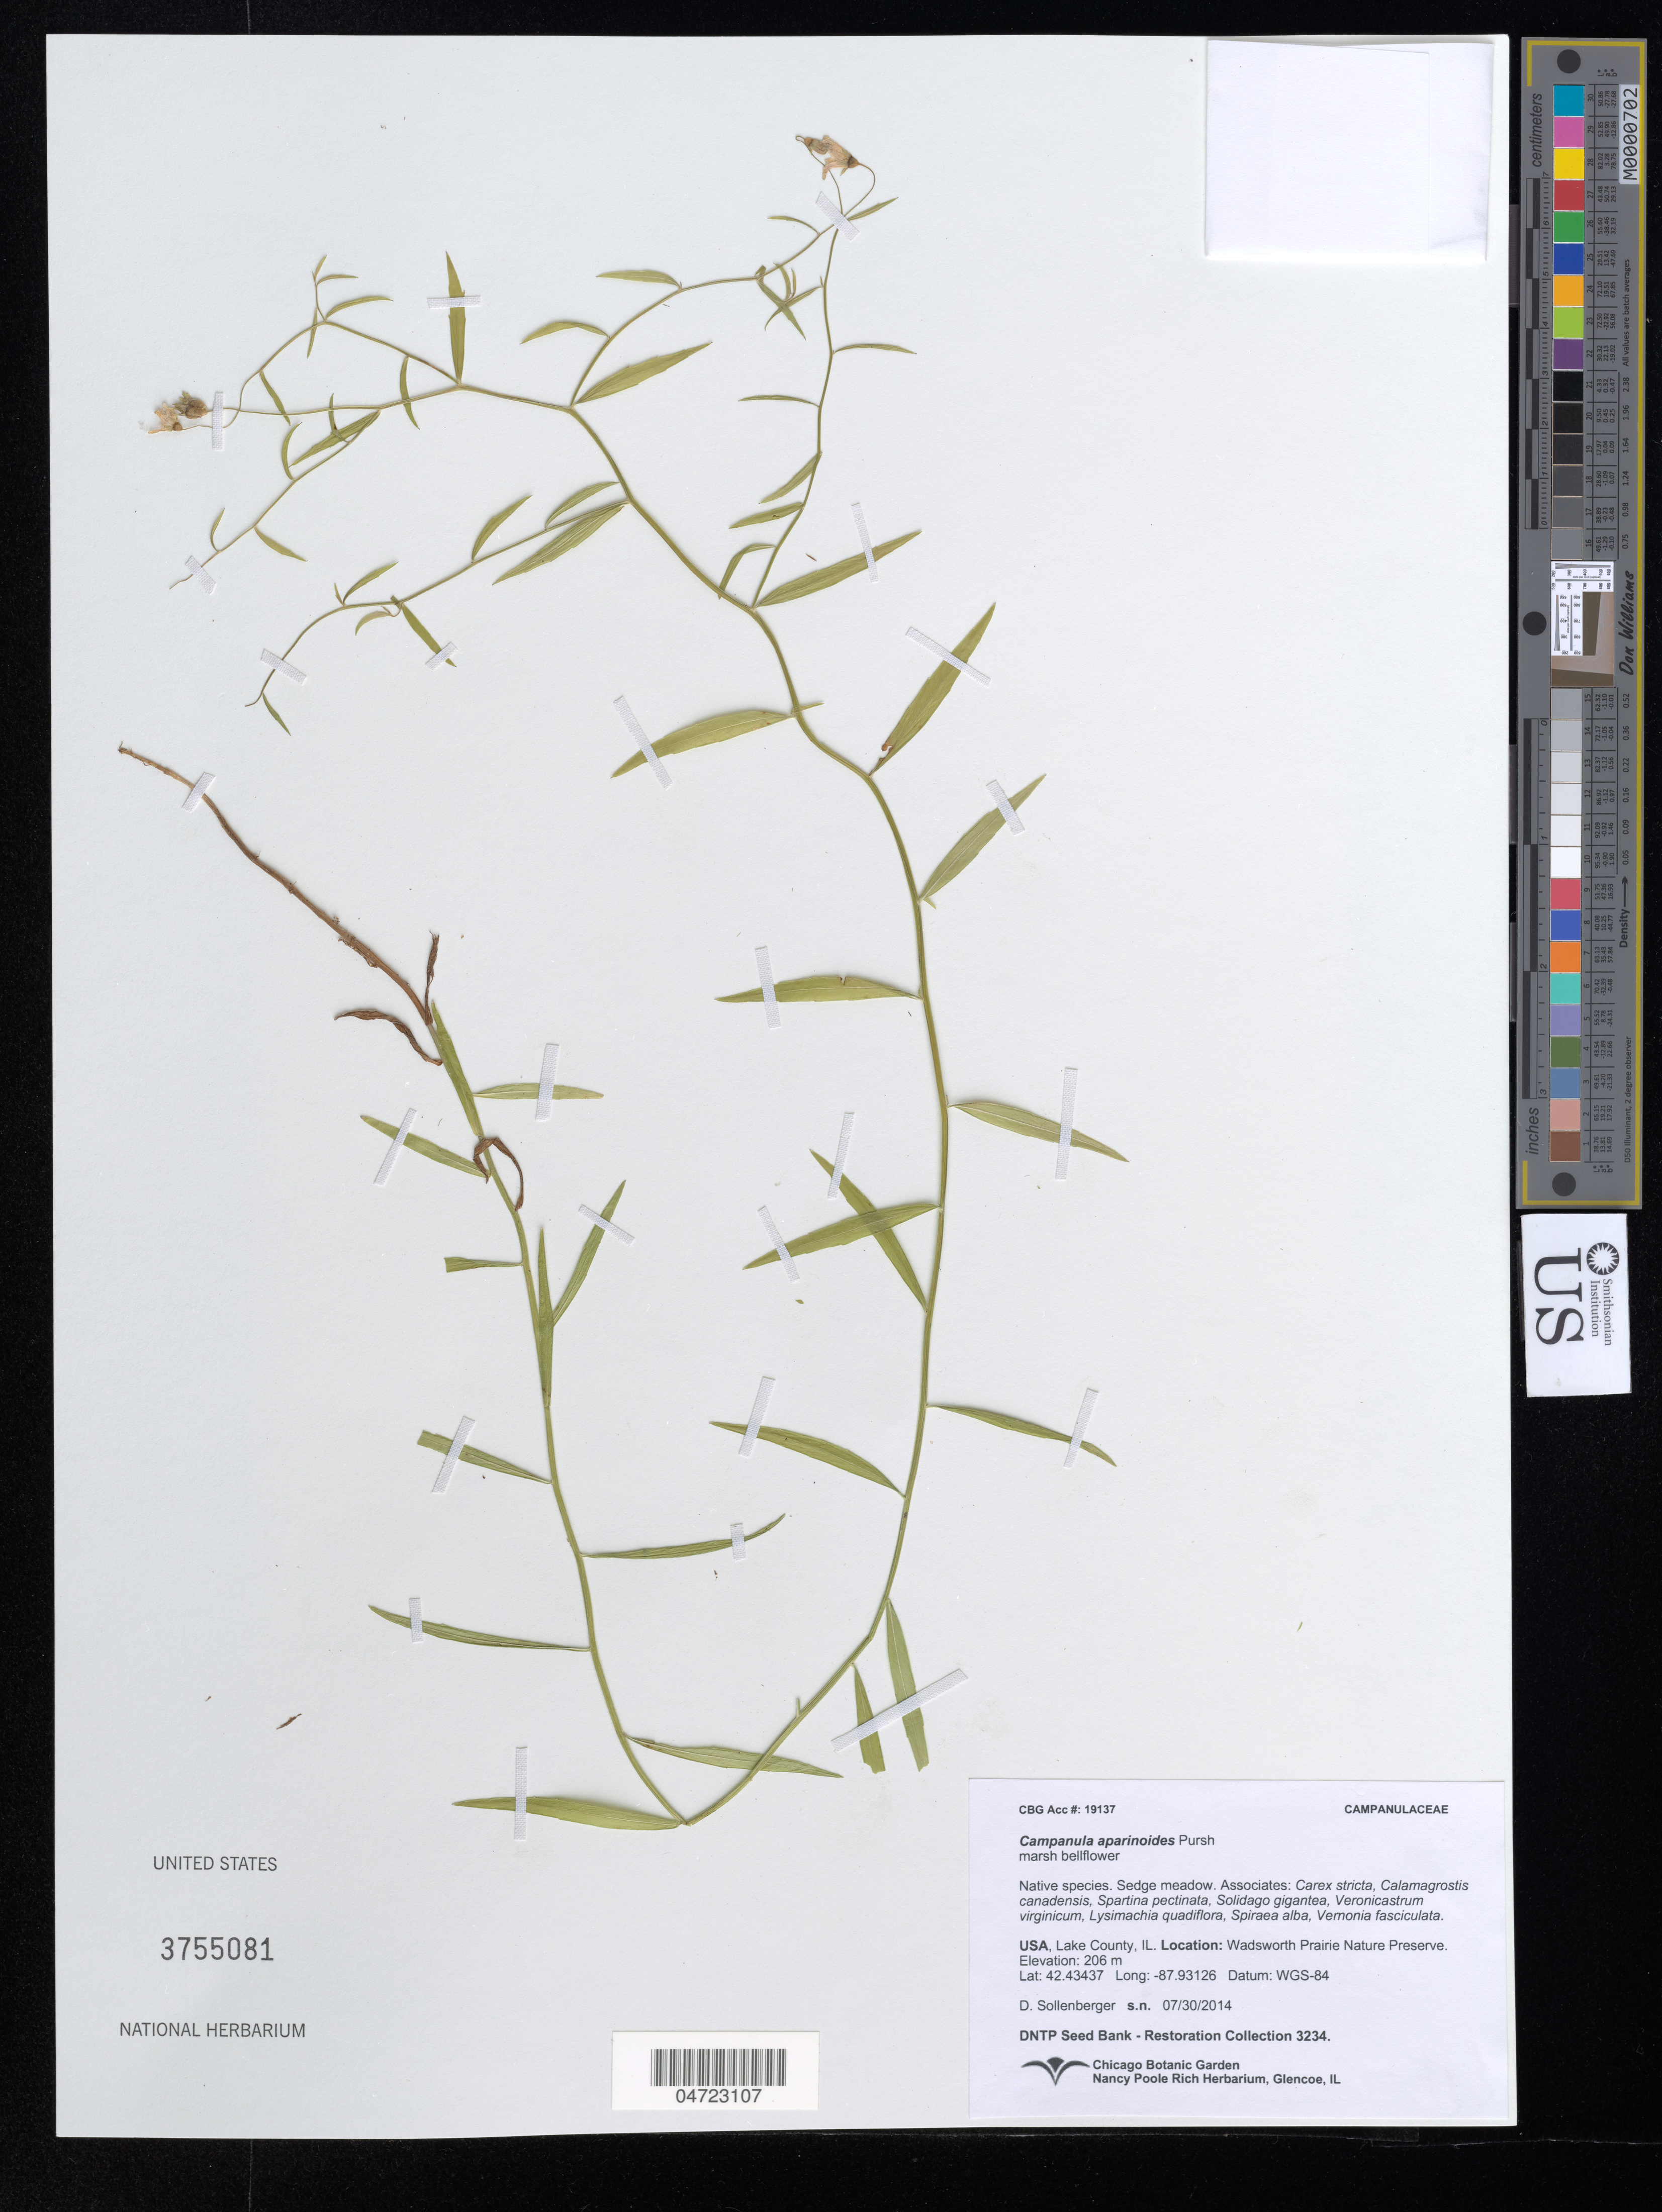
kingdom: Plantae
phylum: Tracheophyta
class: Magnoliopsida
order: Asterales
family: Campanulaceae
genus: Campanula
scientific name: Campanula aparinoides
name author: Pursh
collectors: D. Sollenberger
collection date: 2014-07-30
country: United States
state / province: Illinois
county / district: Lake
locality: Lake County. Wadsworth Prairie Nature Preserve. Datum: WGS-84.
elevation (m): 206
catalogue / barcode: US 3755081